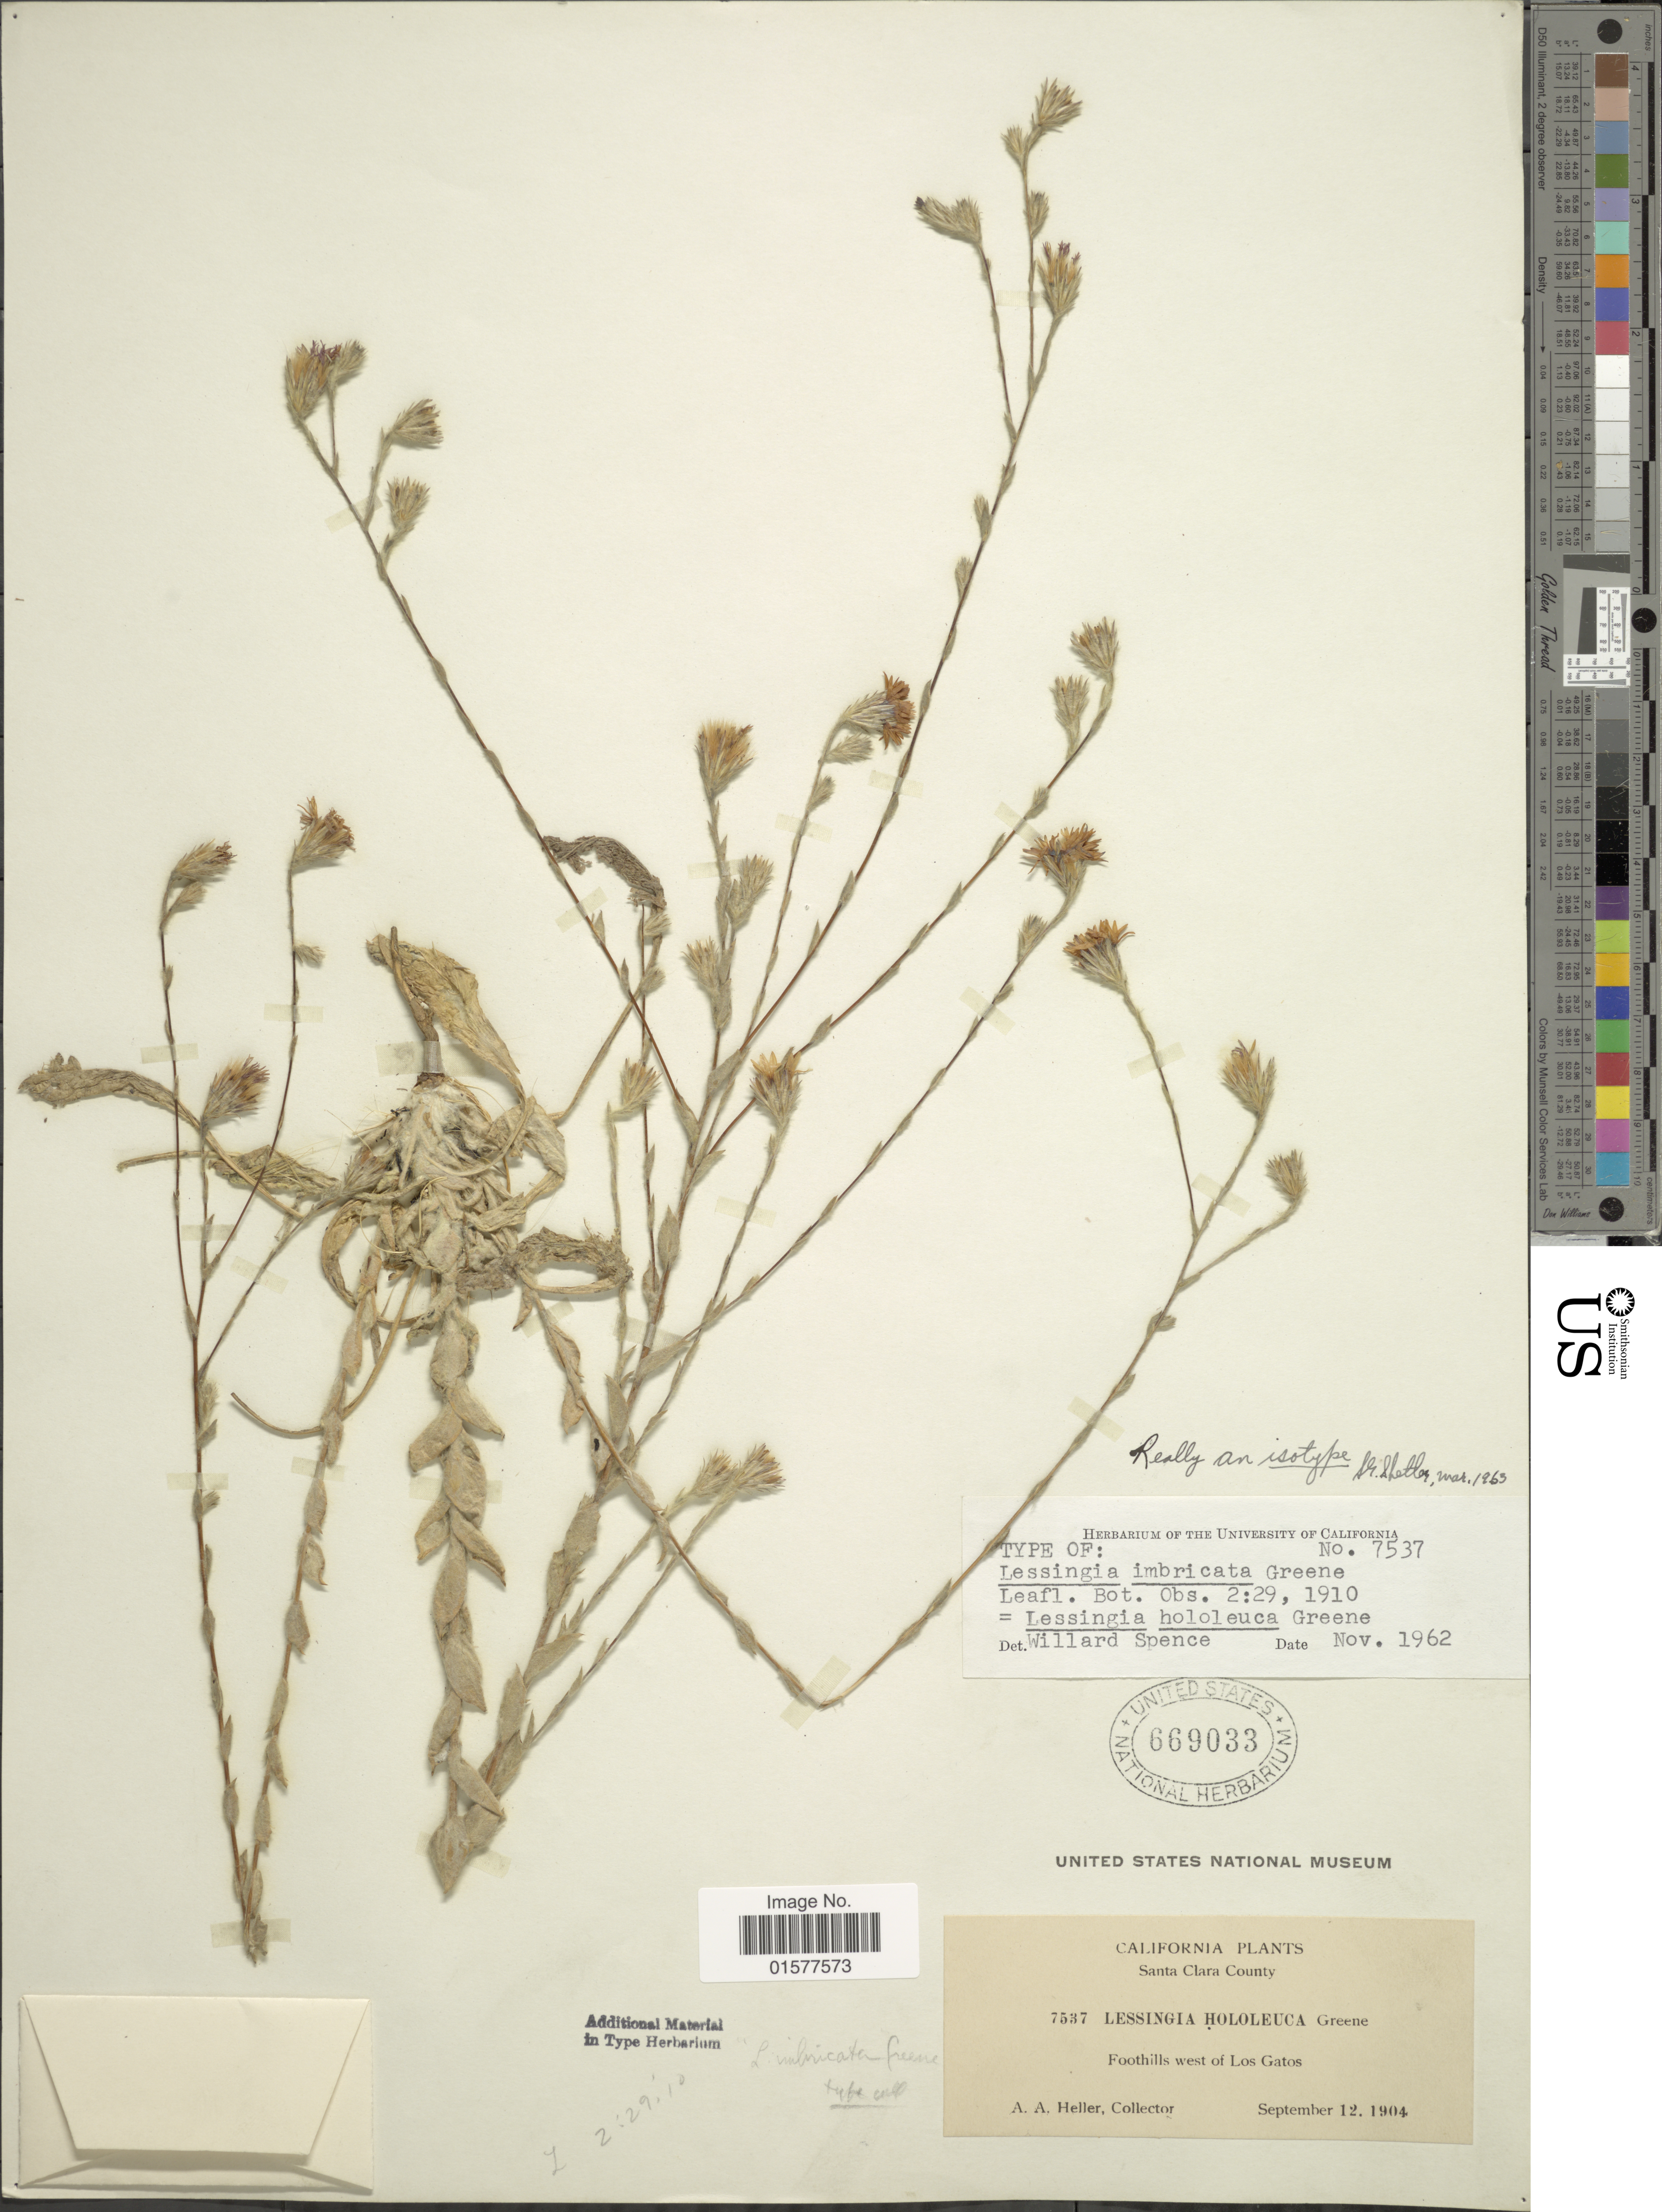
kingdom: Plantae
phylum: Tracheophyta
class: Magnoliopsida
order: Asterales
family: Asteraceae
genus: Lessingia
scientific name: Lessingia imbricata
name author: Greene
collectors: A. A. Heller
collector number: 7537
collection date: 1904-09-12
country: United States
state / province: California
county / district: Santa Clara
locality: Santa Clara County, Foothills west of Los Gatos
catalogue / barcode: US 669033